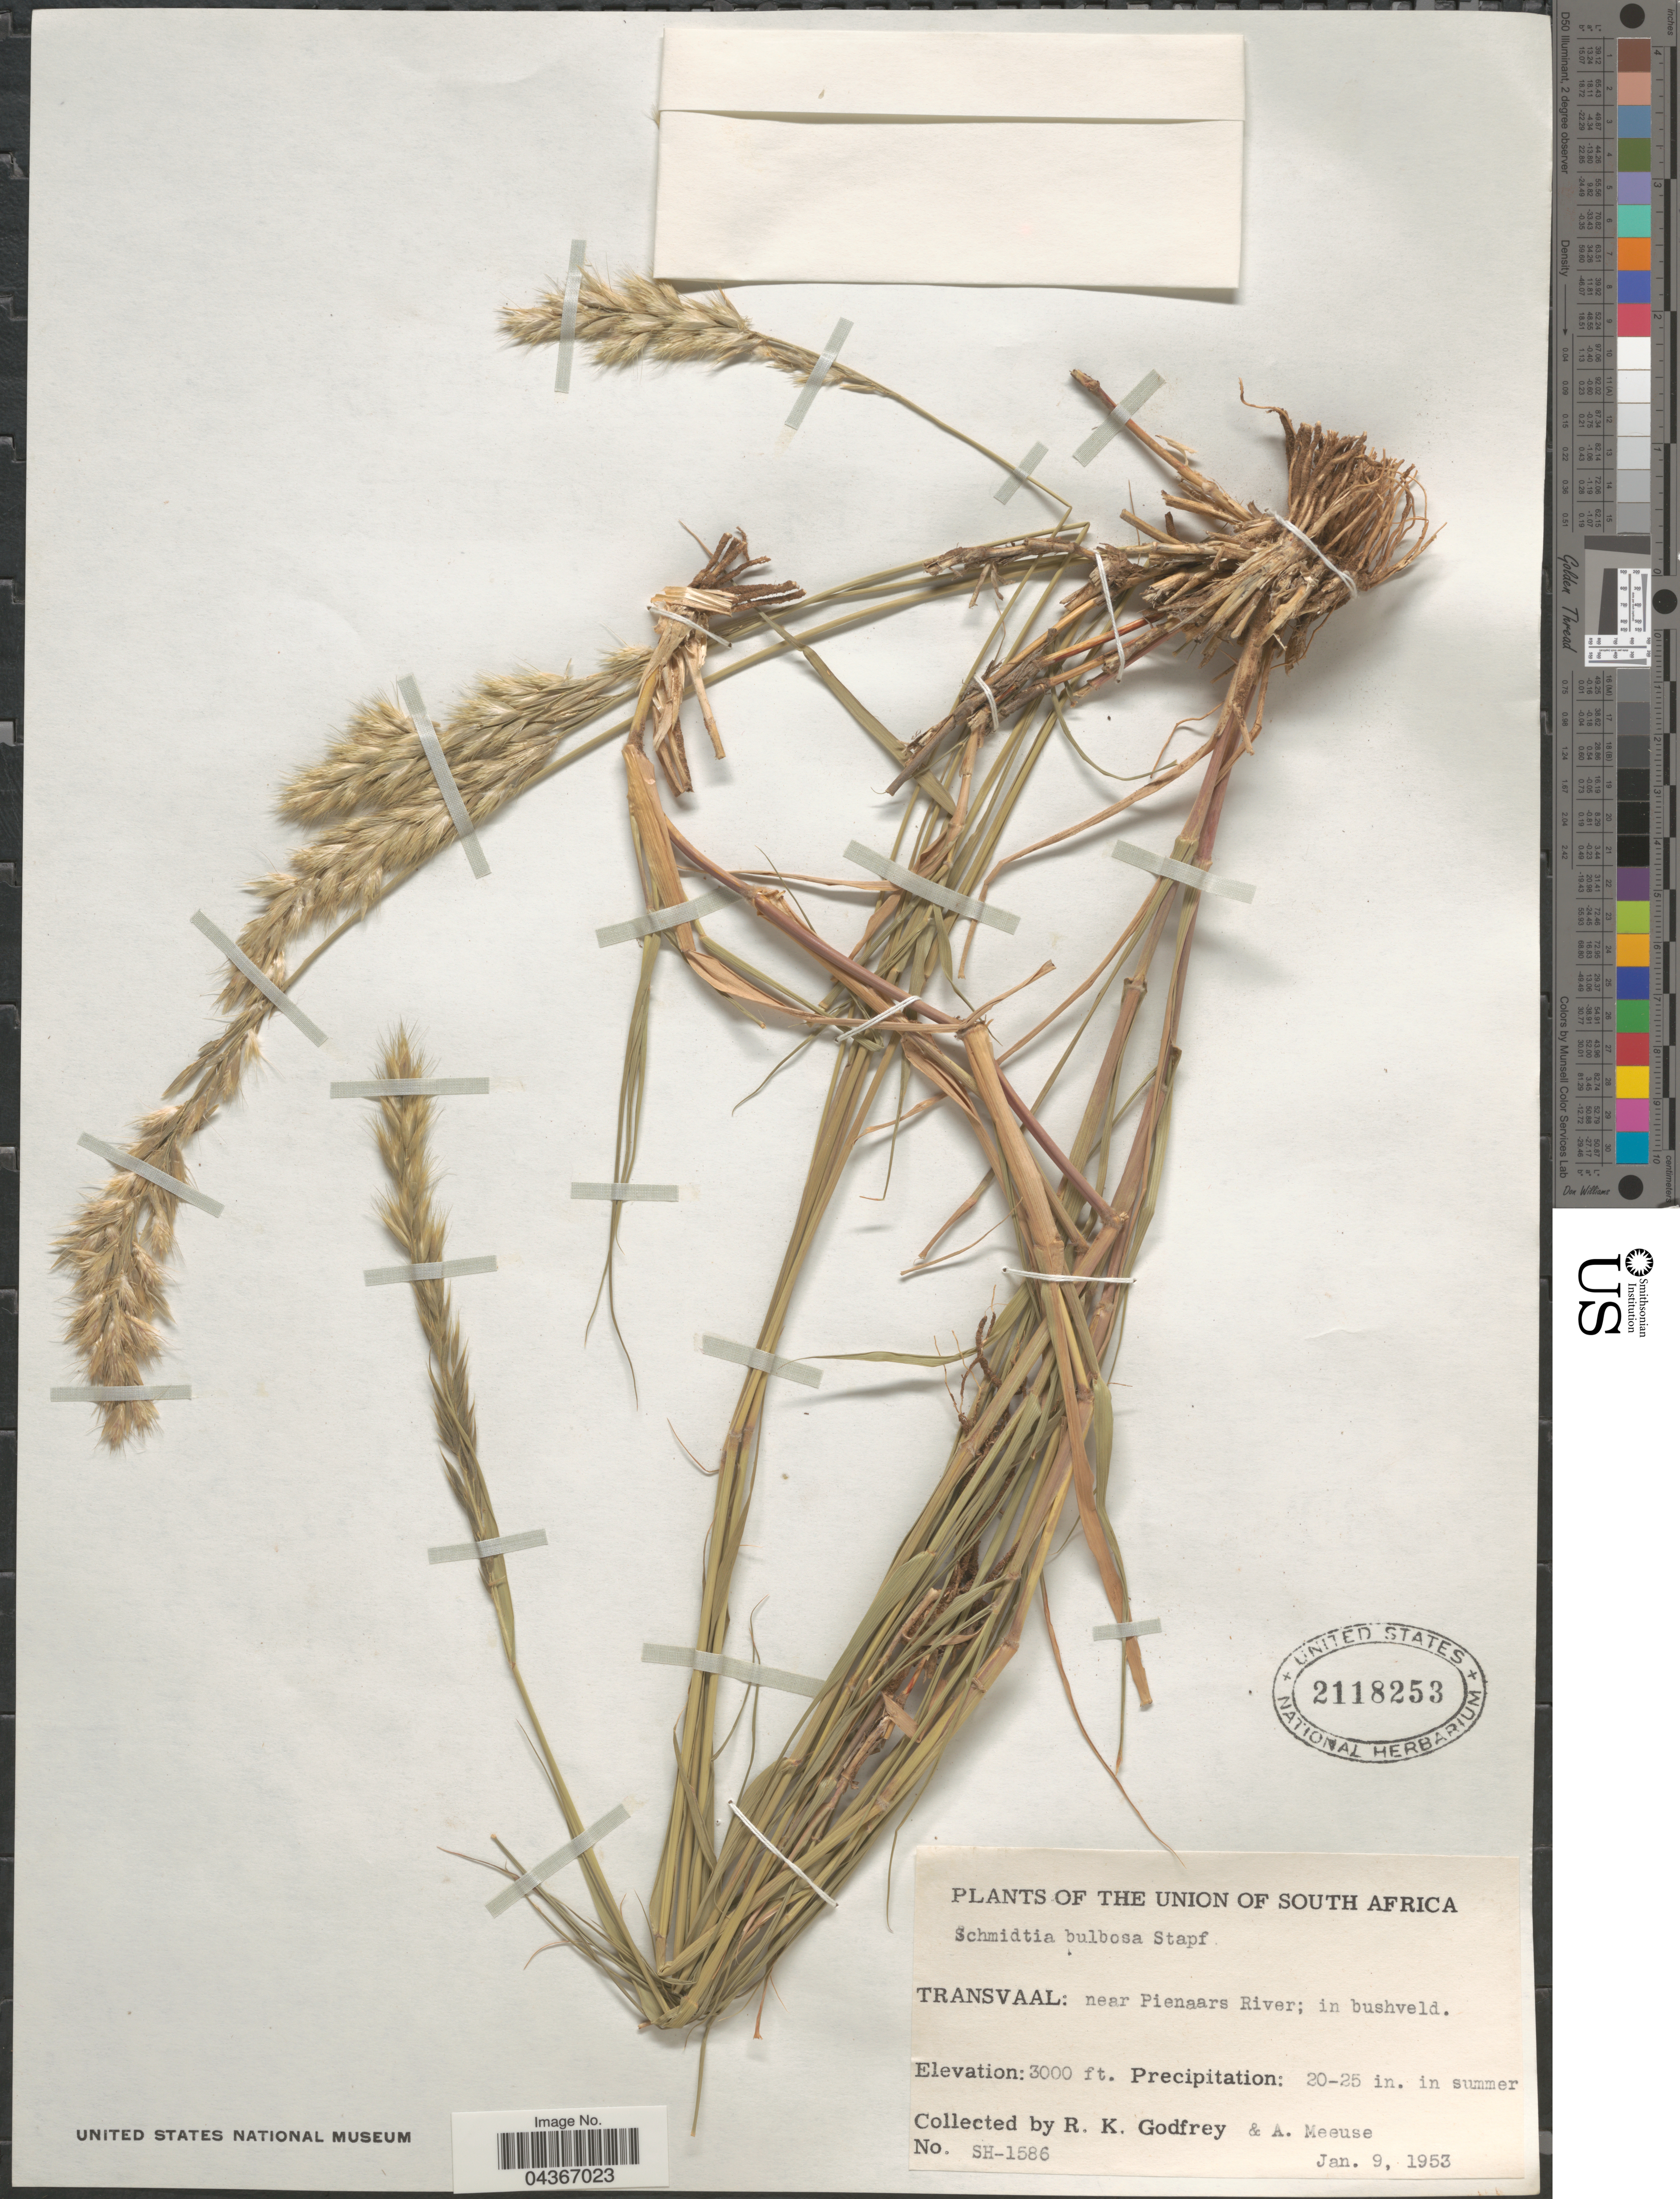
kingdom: Plantae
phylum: Tracheophyta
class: Liliopsida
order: Poales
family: Poaceae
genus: Schmidtia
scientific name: Schmidtia pappophoroides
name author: Steud. ex J.A. Schmidt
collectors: R. K. Godfrey & A. D. J. Meeuse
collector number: SH-1586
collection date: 1953-01-09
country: South Africa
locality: Union of South Africa. Transvaal: near Pienaars River; in bushveld.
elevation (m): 914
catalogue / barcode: US 2118253